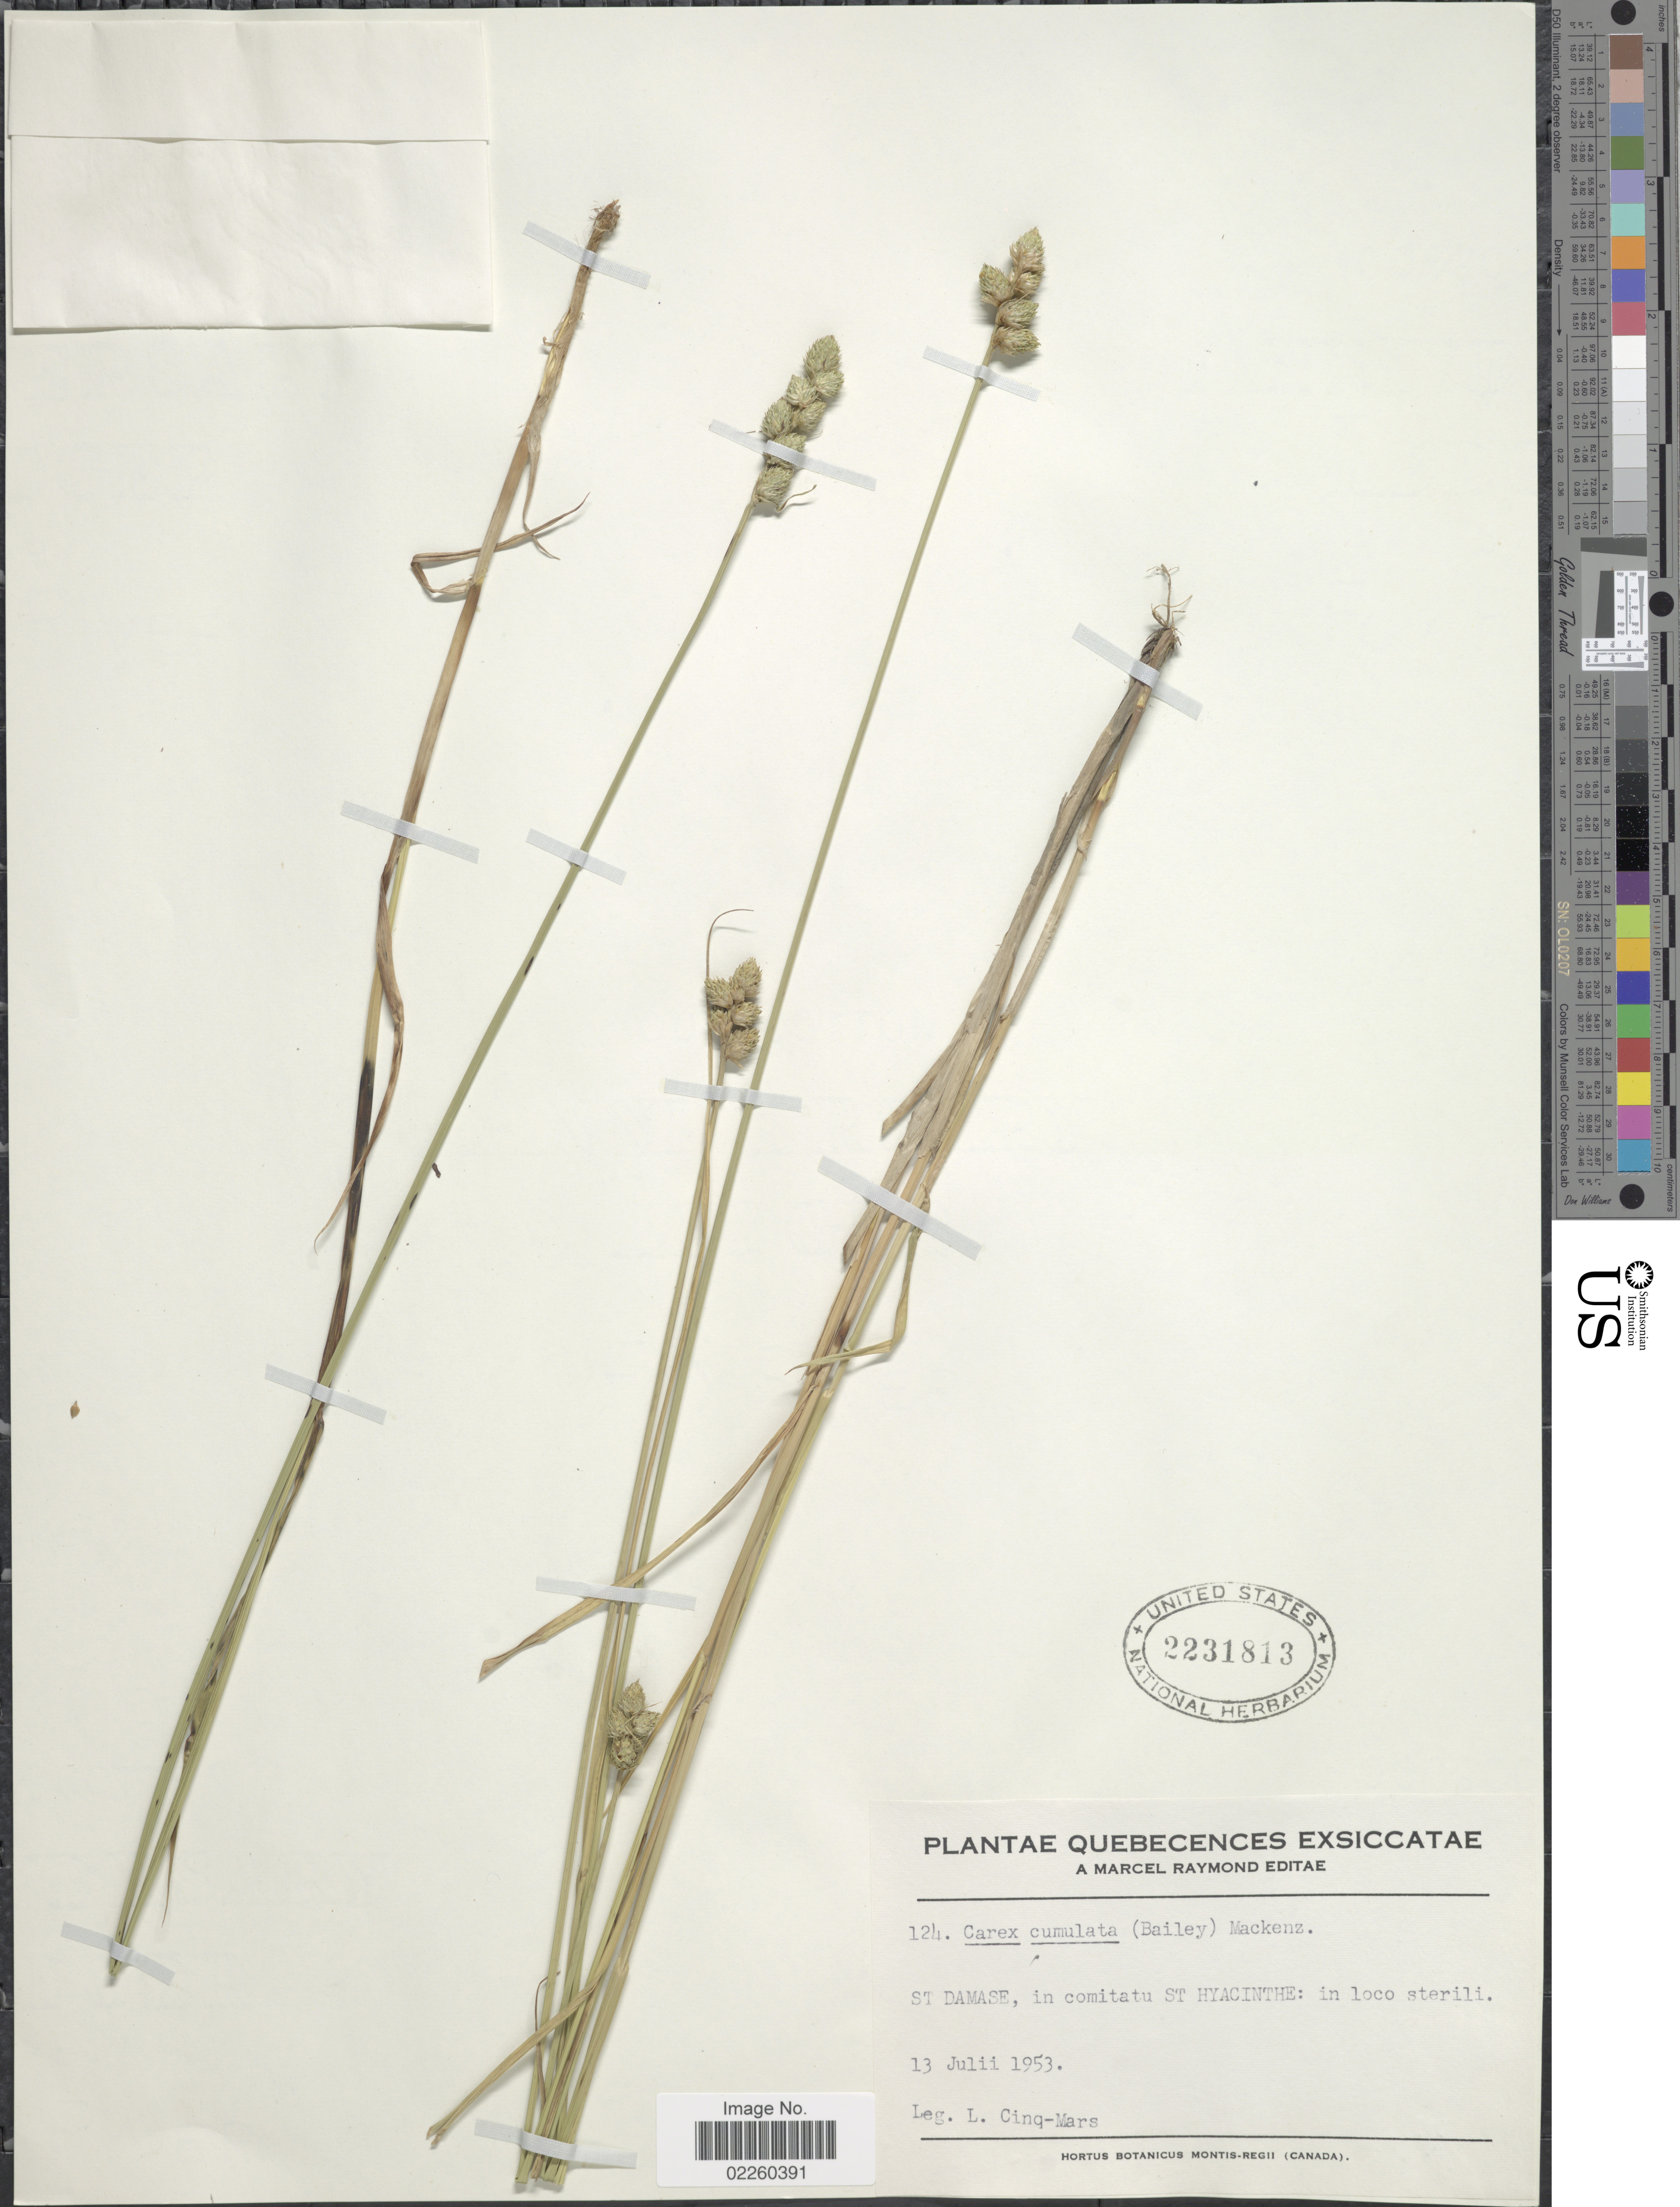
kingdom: Plantae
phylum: Tracheophyta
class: Liliopsida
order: Poales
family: Cyperaceae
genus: Carex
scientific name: Carex cumulata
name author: (L.H. Bailey) Mack.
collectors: L. Cinq-Mars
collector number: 124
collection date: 1953-07-13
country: Canada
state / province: Quebec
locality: St. Damase, in comitatu St. Hyacinthe: in loco sterili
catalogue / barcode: US 2231813